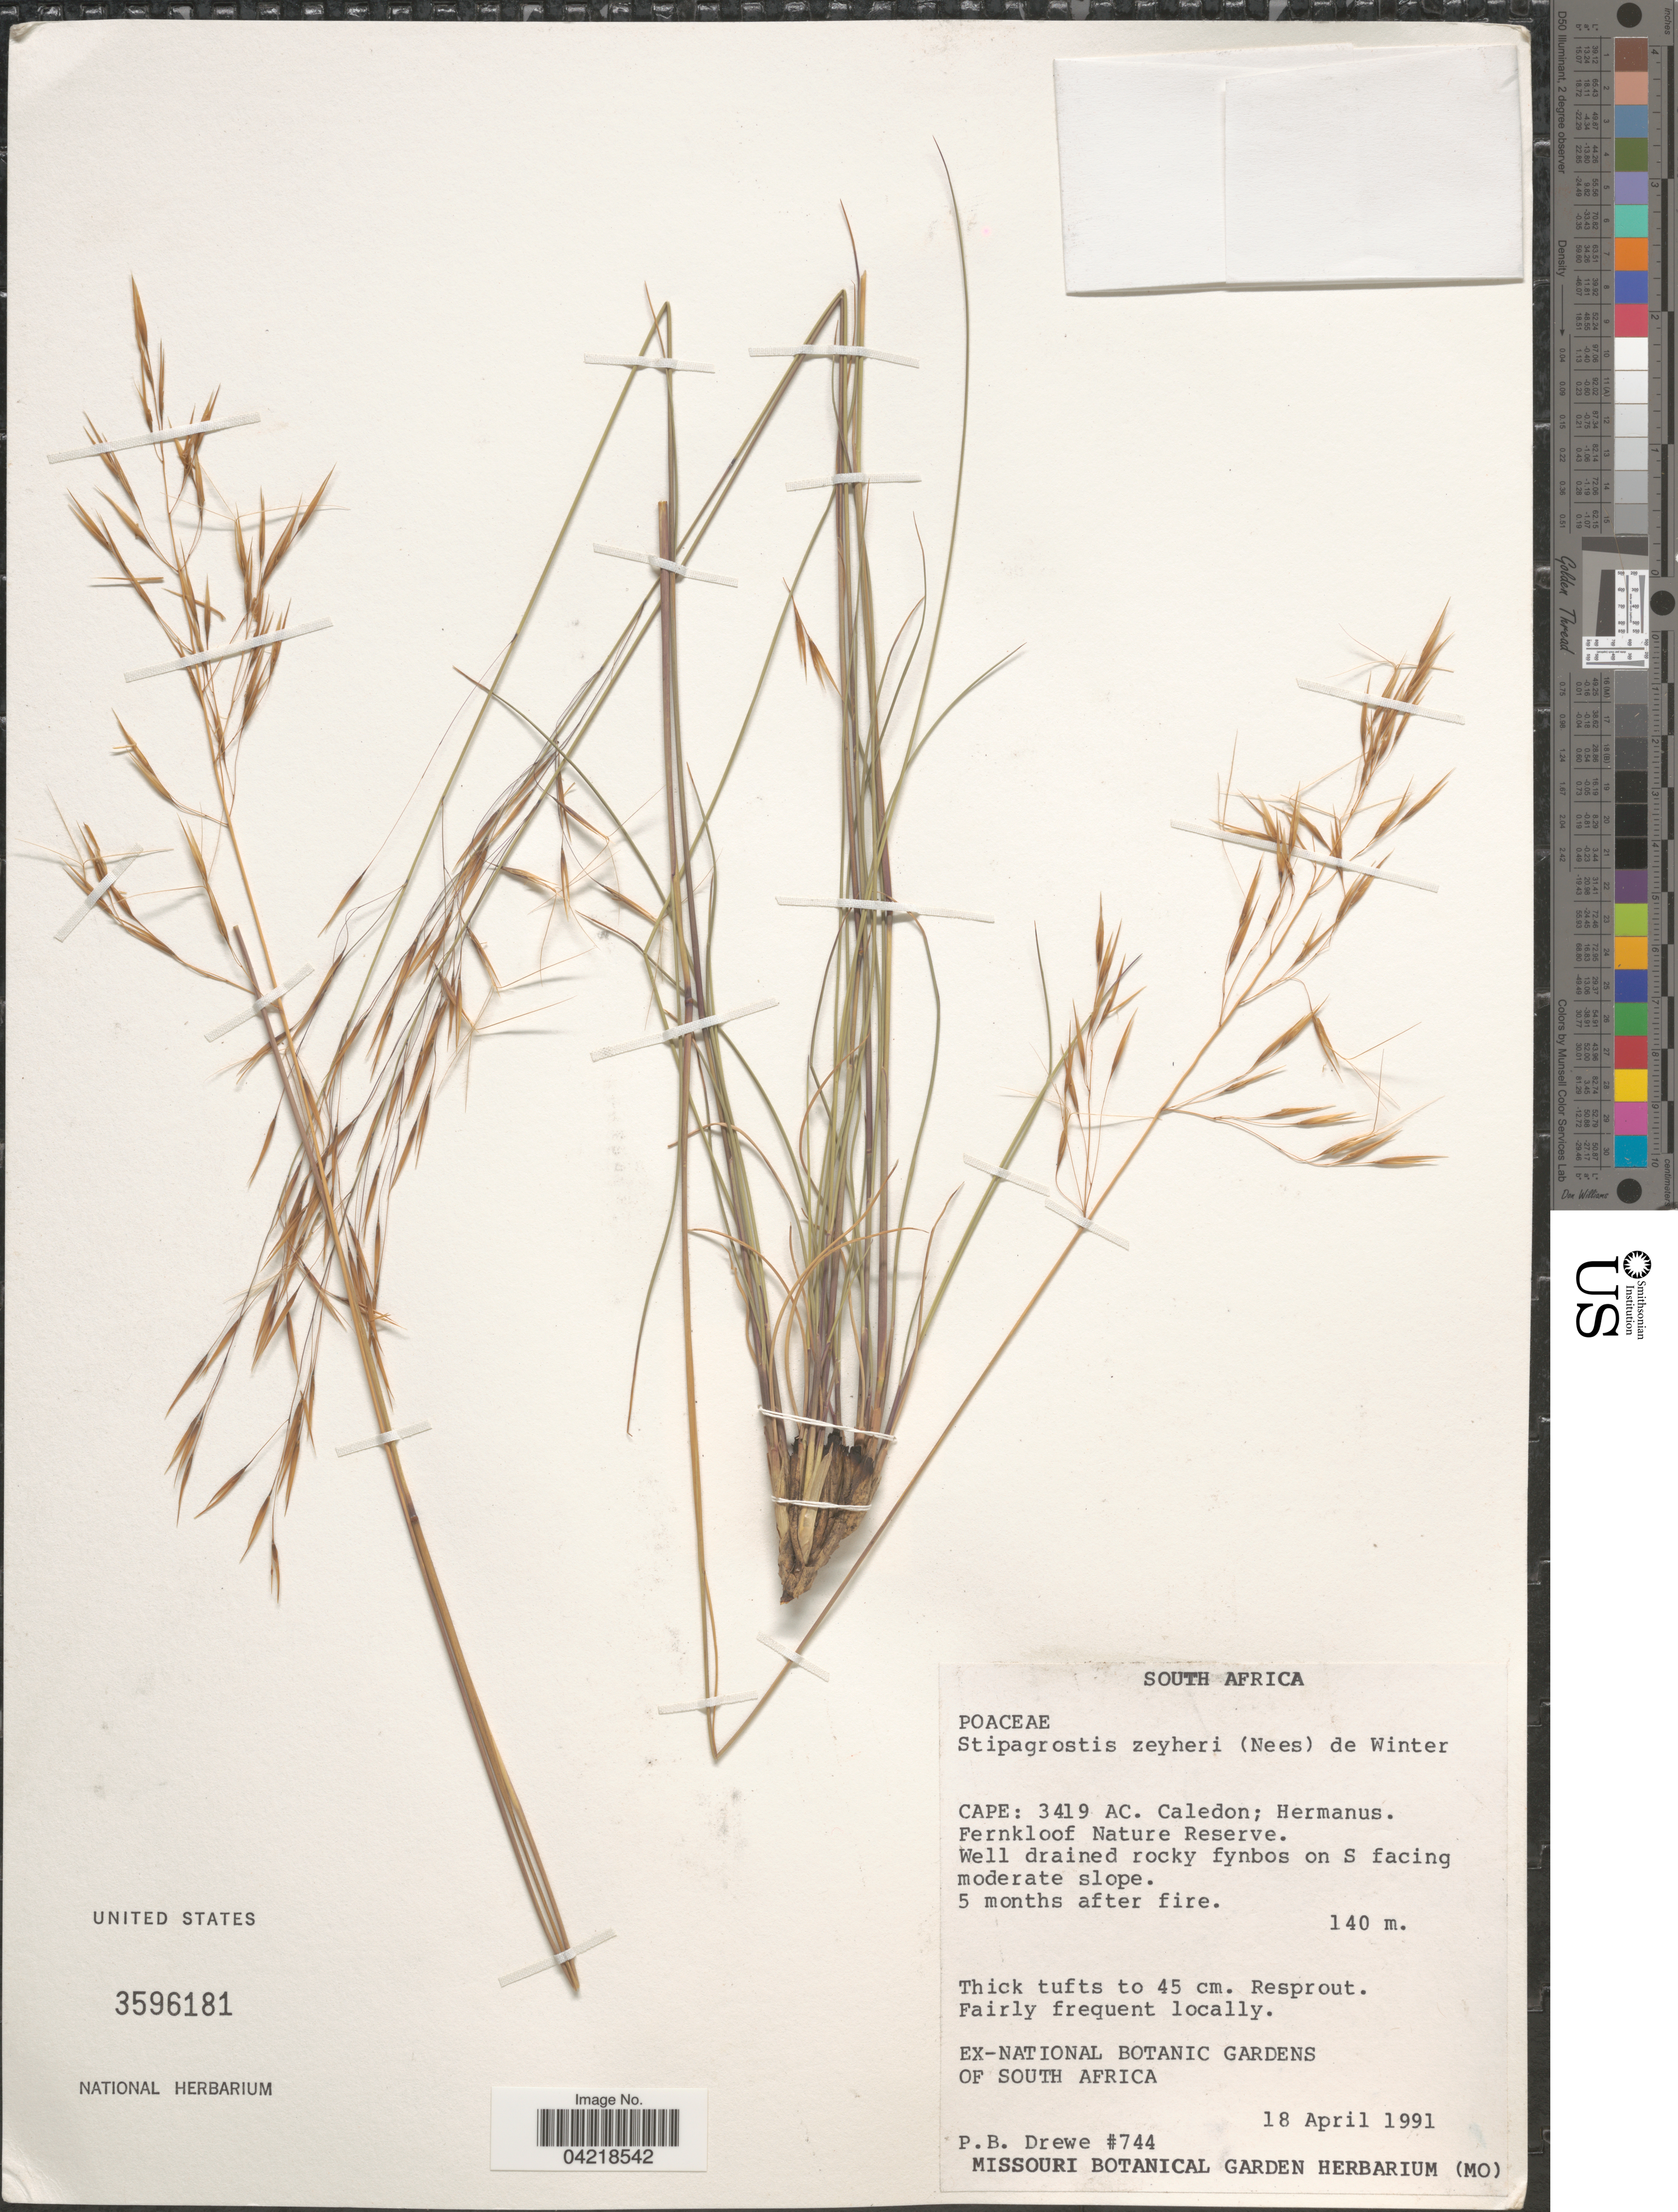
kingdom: Plantae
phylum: Tracheophyta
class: Liliopsida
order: Poales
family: Poaceae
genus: Stipagrostis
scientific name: Stipagrostis zeyheri subsp. zeyheri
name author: (Nees) De Winter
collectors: P. Drewe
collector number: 744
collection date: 1991-04-18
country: South Africa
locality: Cape: 3419 AC. Caledon; Hermanus. Fernkloof Nature Reserve. Well drained rocky fynbos on S facing moderate slope.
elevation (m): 140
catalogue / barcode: US 3596181